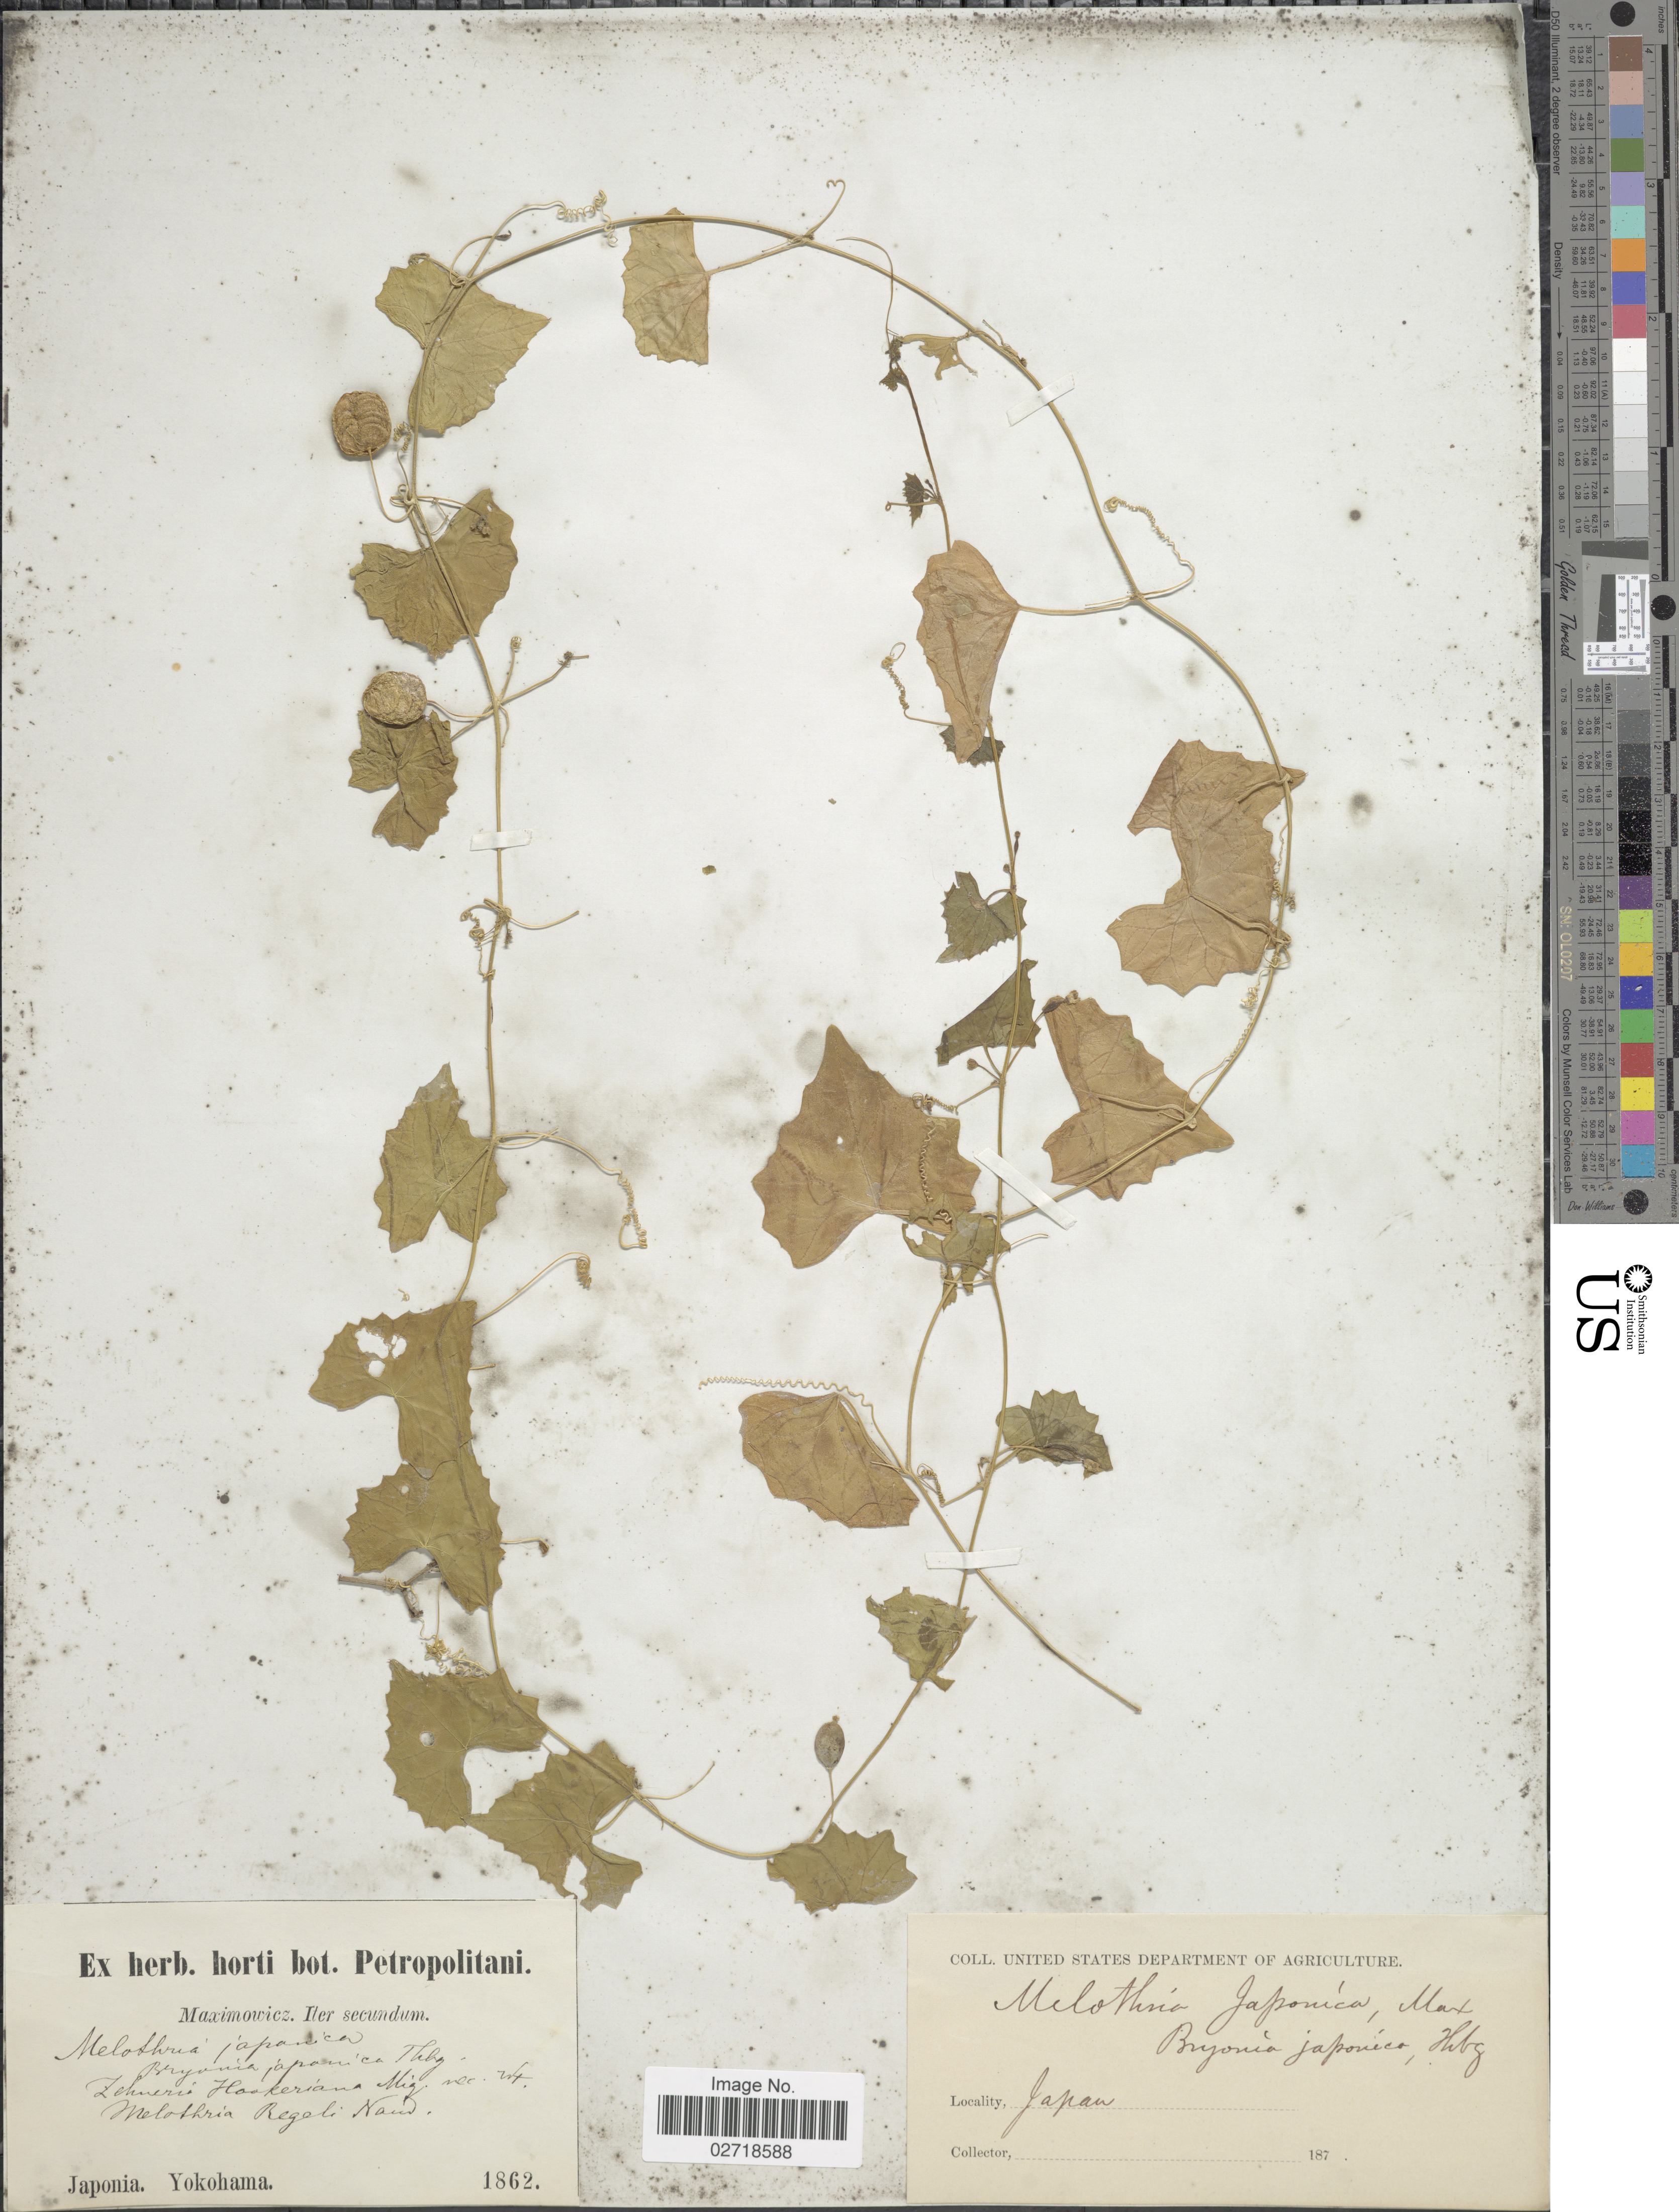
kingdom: Plantae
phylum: Tracheophyta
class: Magnoliopsida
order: Cucurbitales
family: Cucurbitaceae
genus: Zehneria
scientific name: Zehneria japonica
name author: (Thunb.) H.Y. Liu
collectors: -. Maximowicz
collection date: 1862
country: Japan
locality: Japonia, Yokohama, Iter sucundum